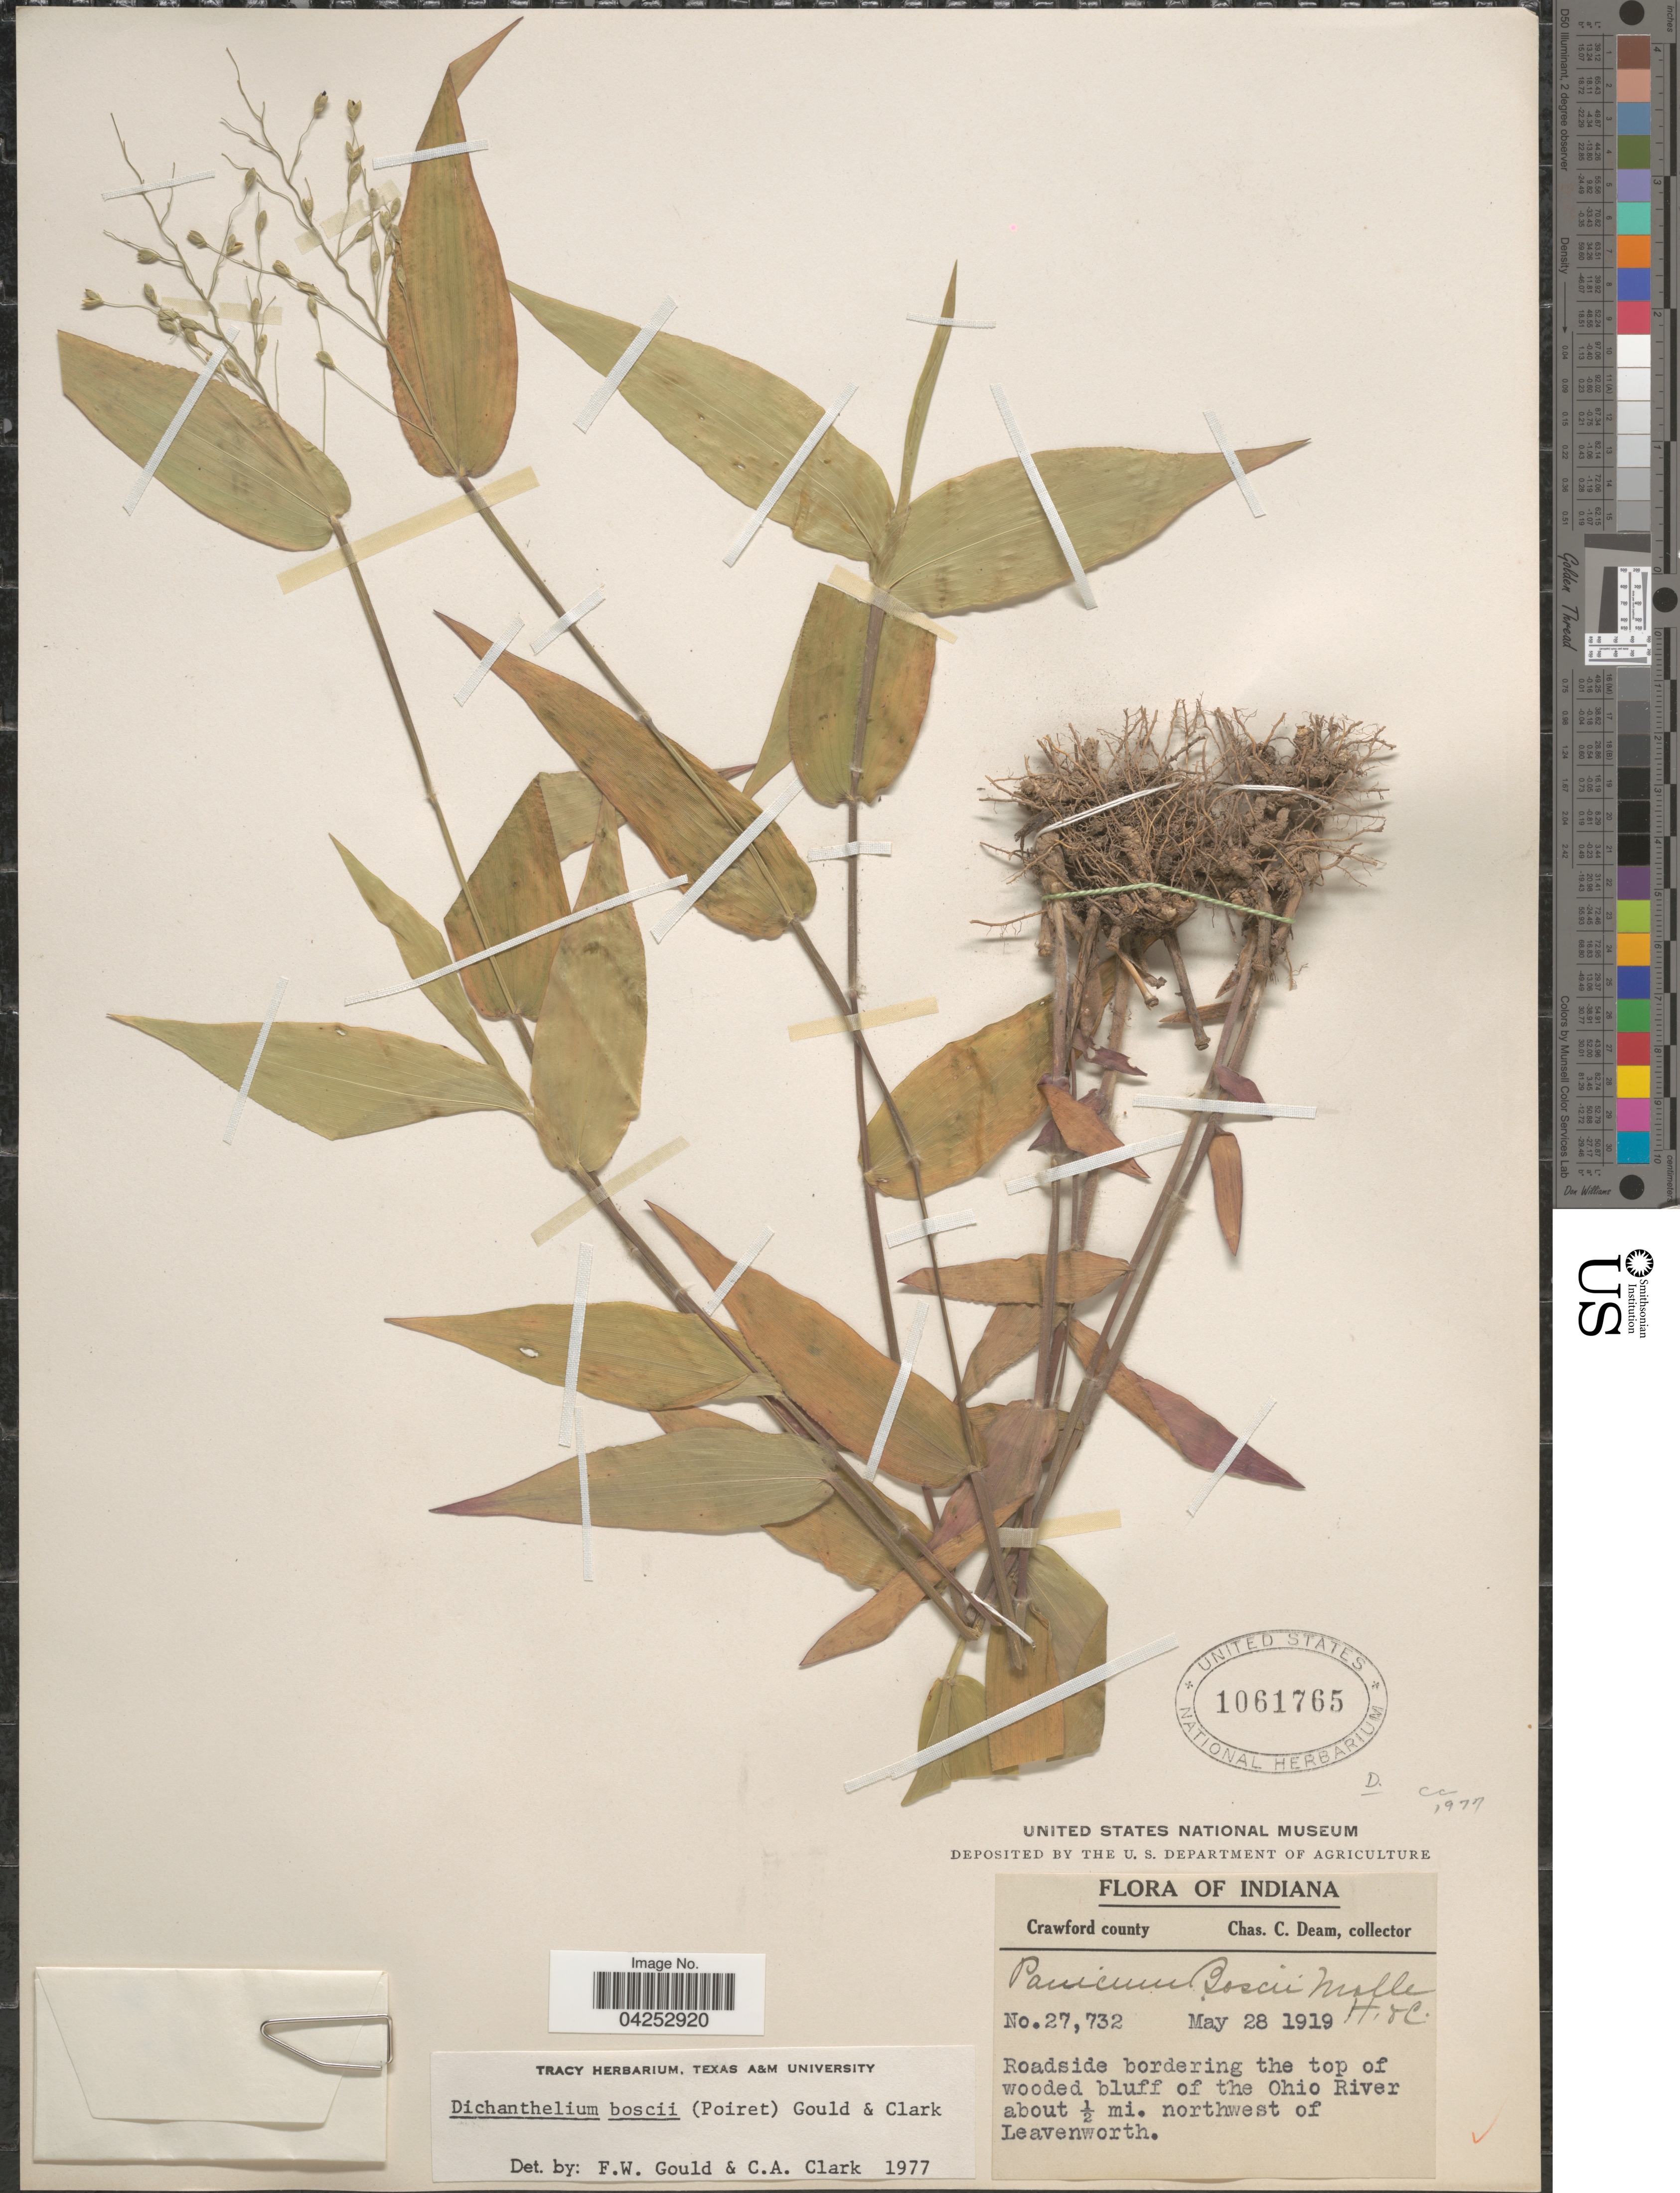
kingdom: Plantae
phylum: Tracheophyta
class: Liliopsida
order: Poales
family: Poaceae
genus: Dichanthelium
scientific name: Dichanthelium boscii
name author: (Poir.) Gould & C.A. Clark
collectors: C. C. Deam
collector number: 27732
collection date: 1919-05-28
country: United States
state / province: Indiana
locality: Crawford county. Roadside bordering the top of wooded bluff of the Ohio River about ½ mi. northwest of Leavenworth.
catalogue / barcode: US 1061765